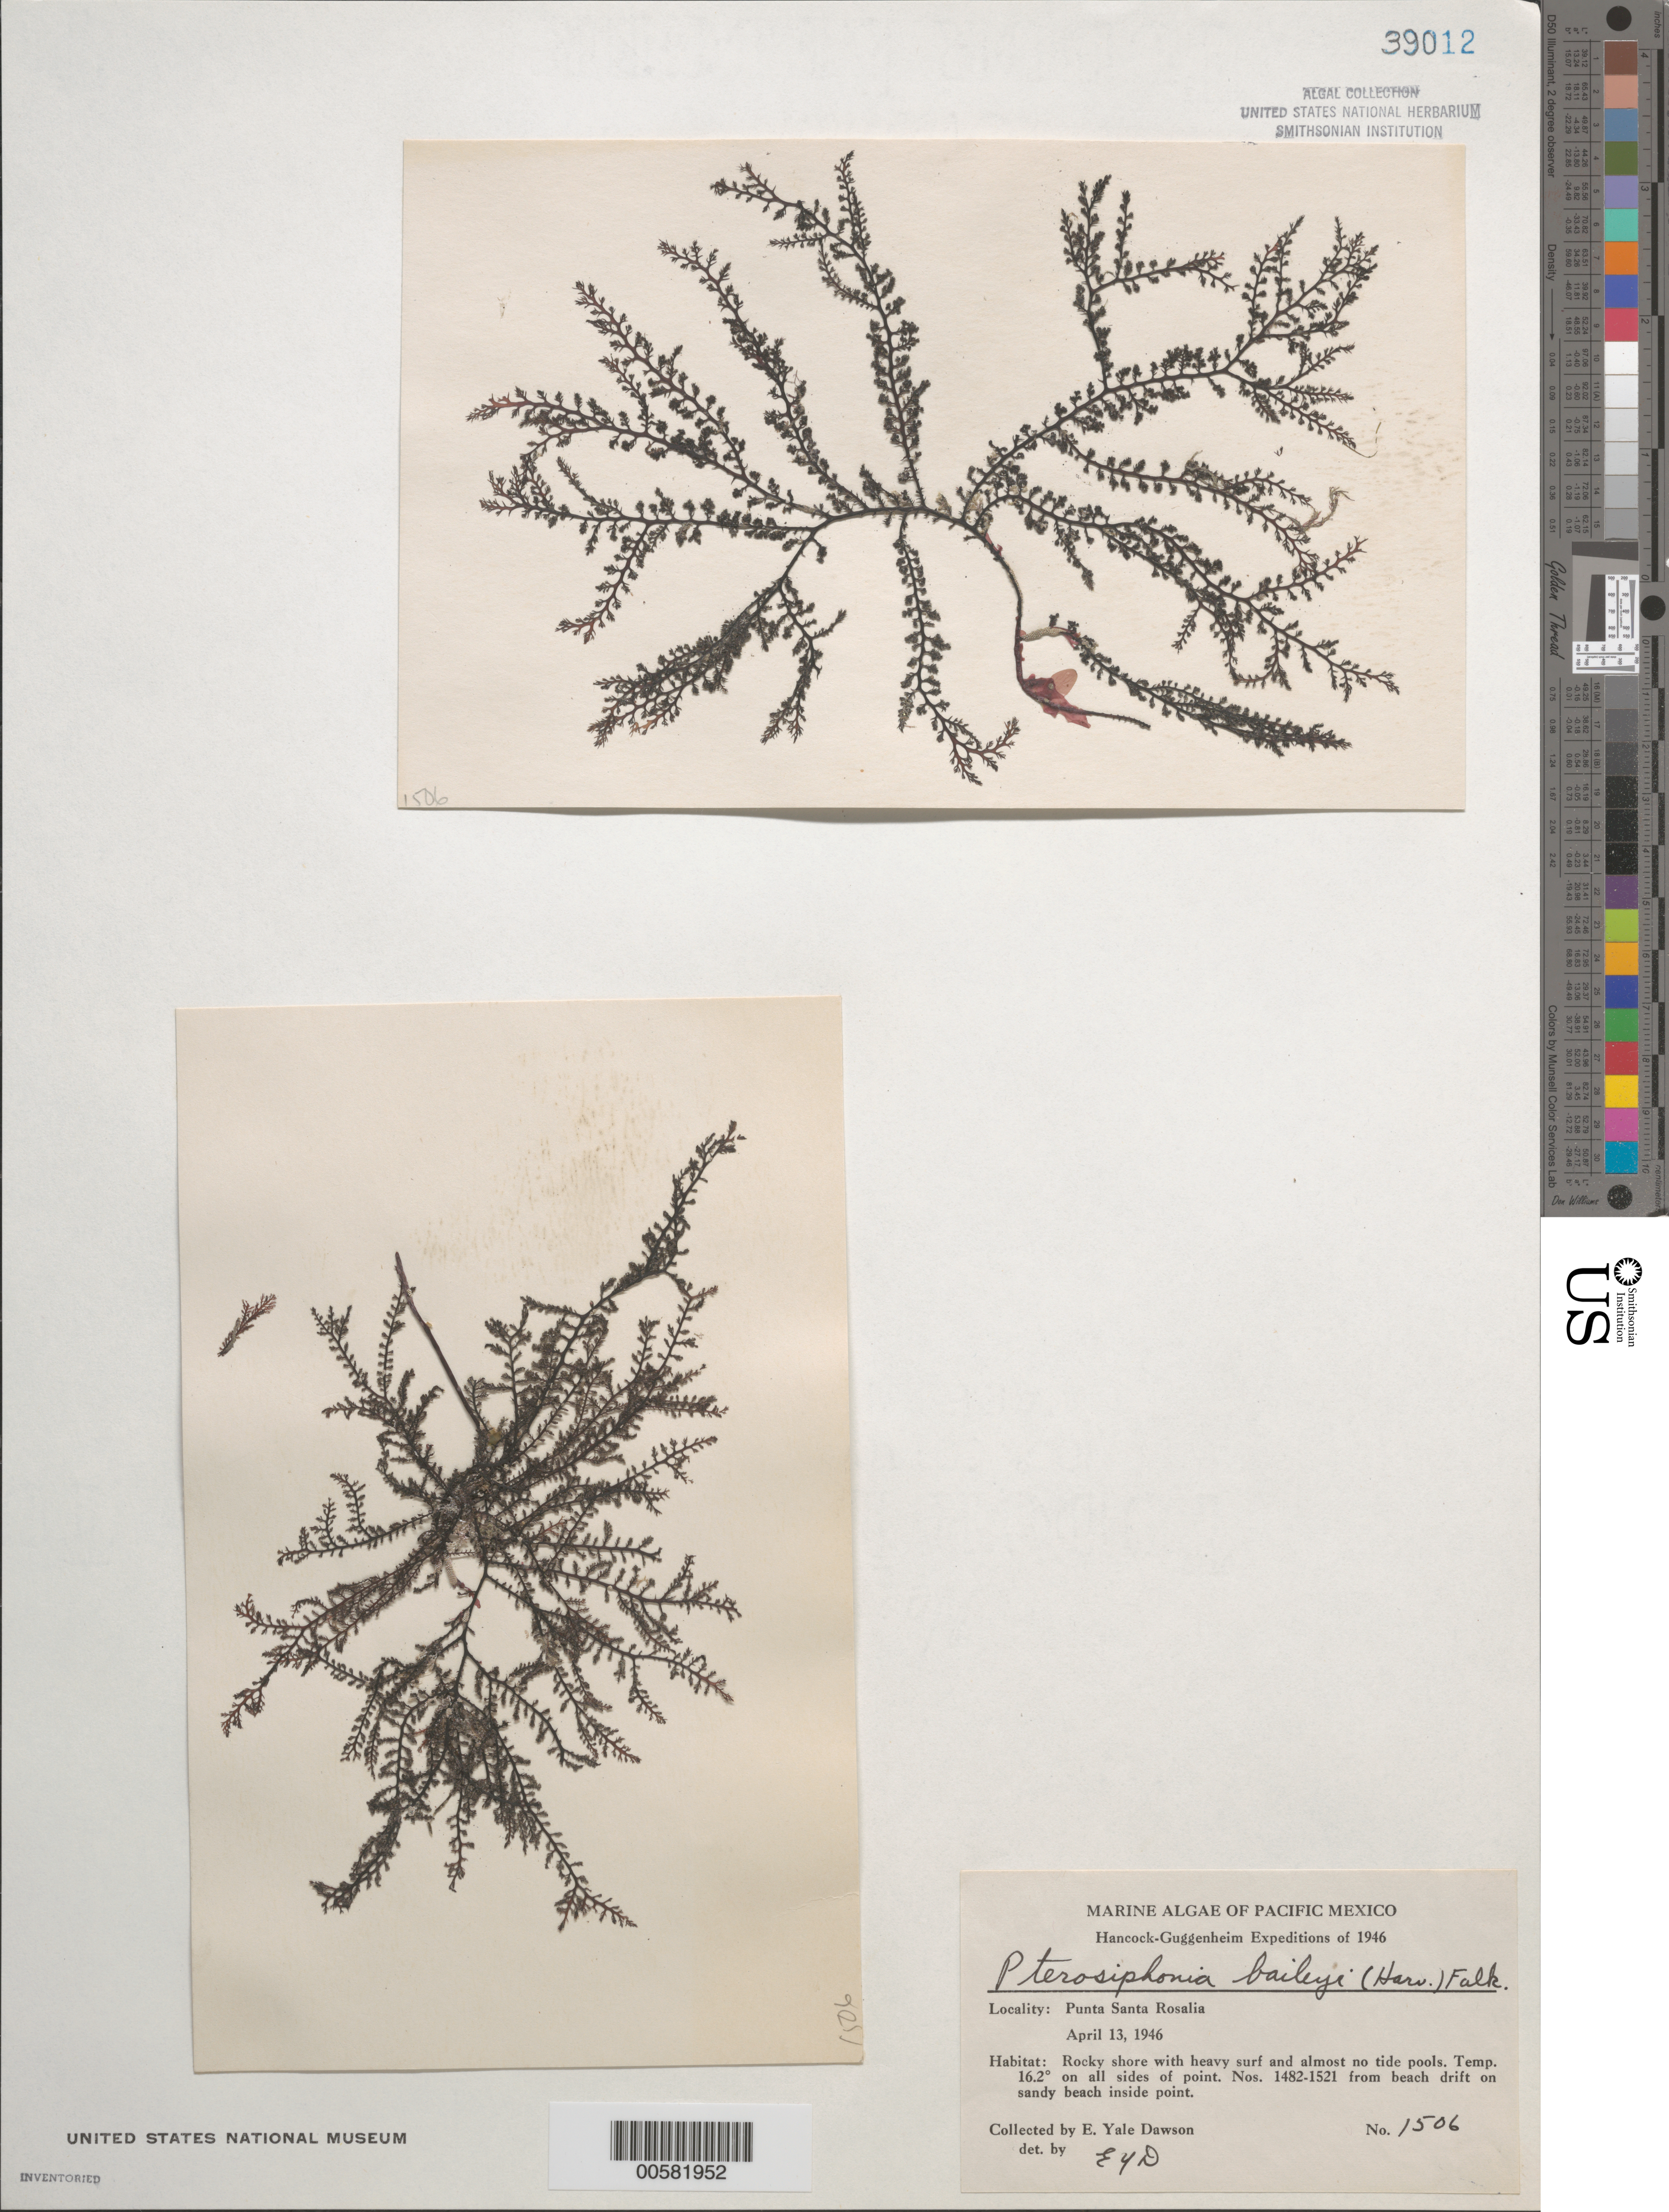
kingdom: Plantae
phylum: Rhodophyta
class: Florideophyceae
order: Ceramiales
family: Rhodomelaceae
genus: Symphyocladiella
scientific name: Symphyocladiella baileyi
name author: (Harvey) D.E.Bustamante et al.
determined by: Algae name updating Project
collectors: E. Y. Dawson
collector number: EYD 1506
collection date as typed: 13 Apr 1946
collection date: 1946-04-13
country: Mexico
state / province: Baja California Sur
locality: Punta Santa Rosalia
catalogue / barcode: US 39012